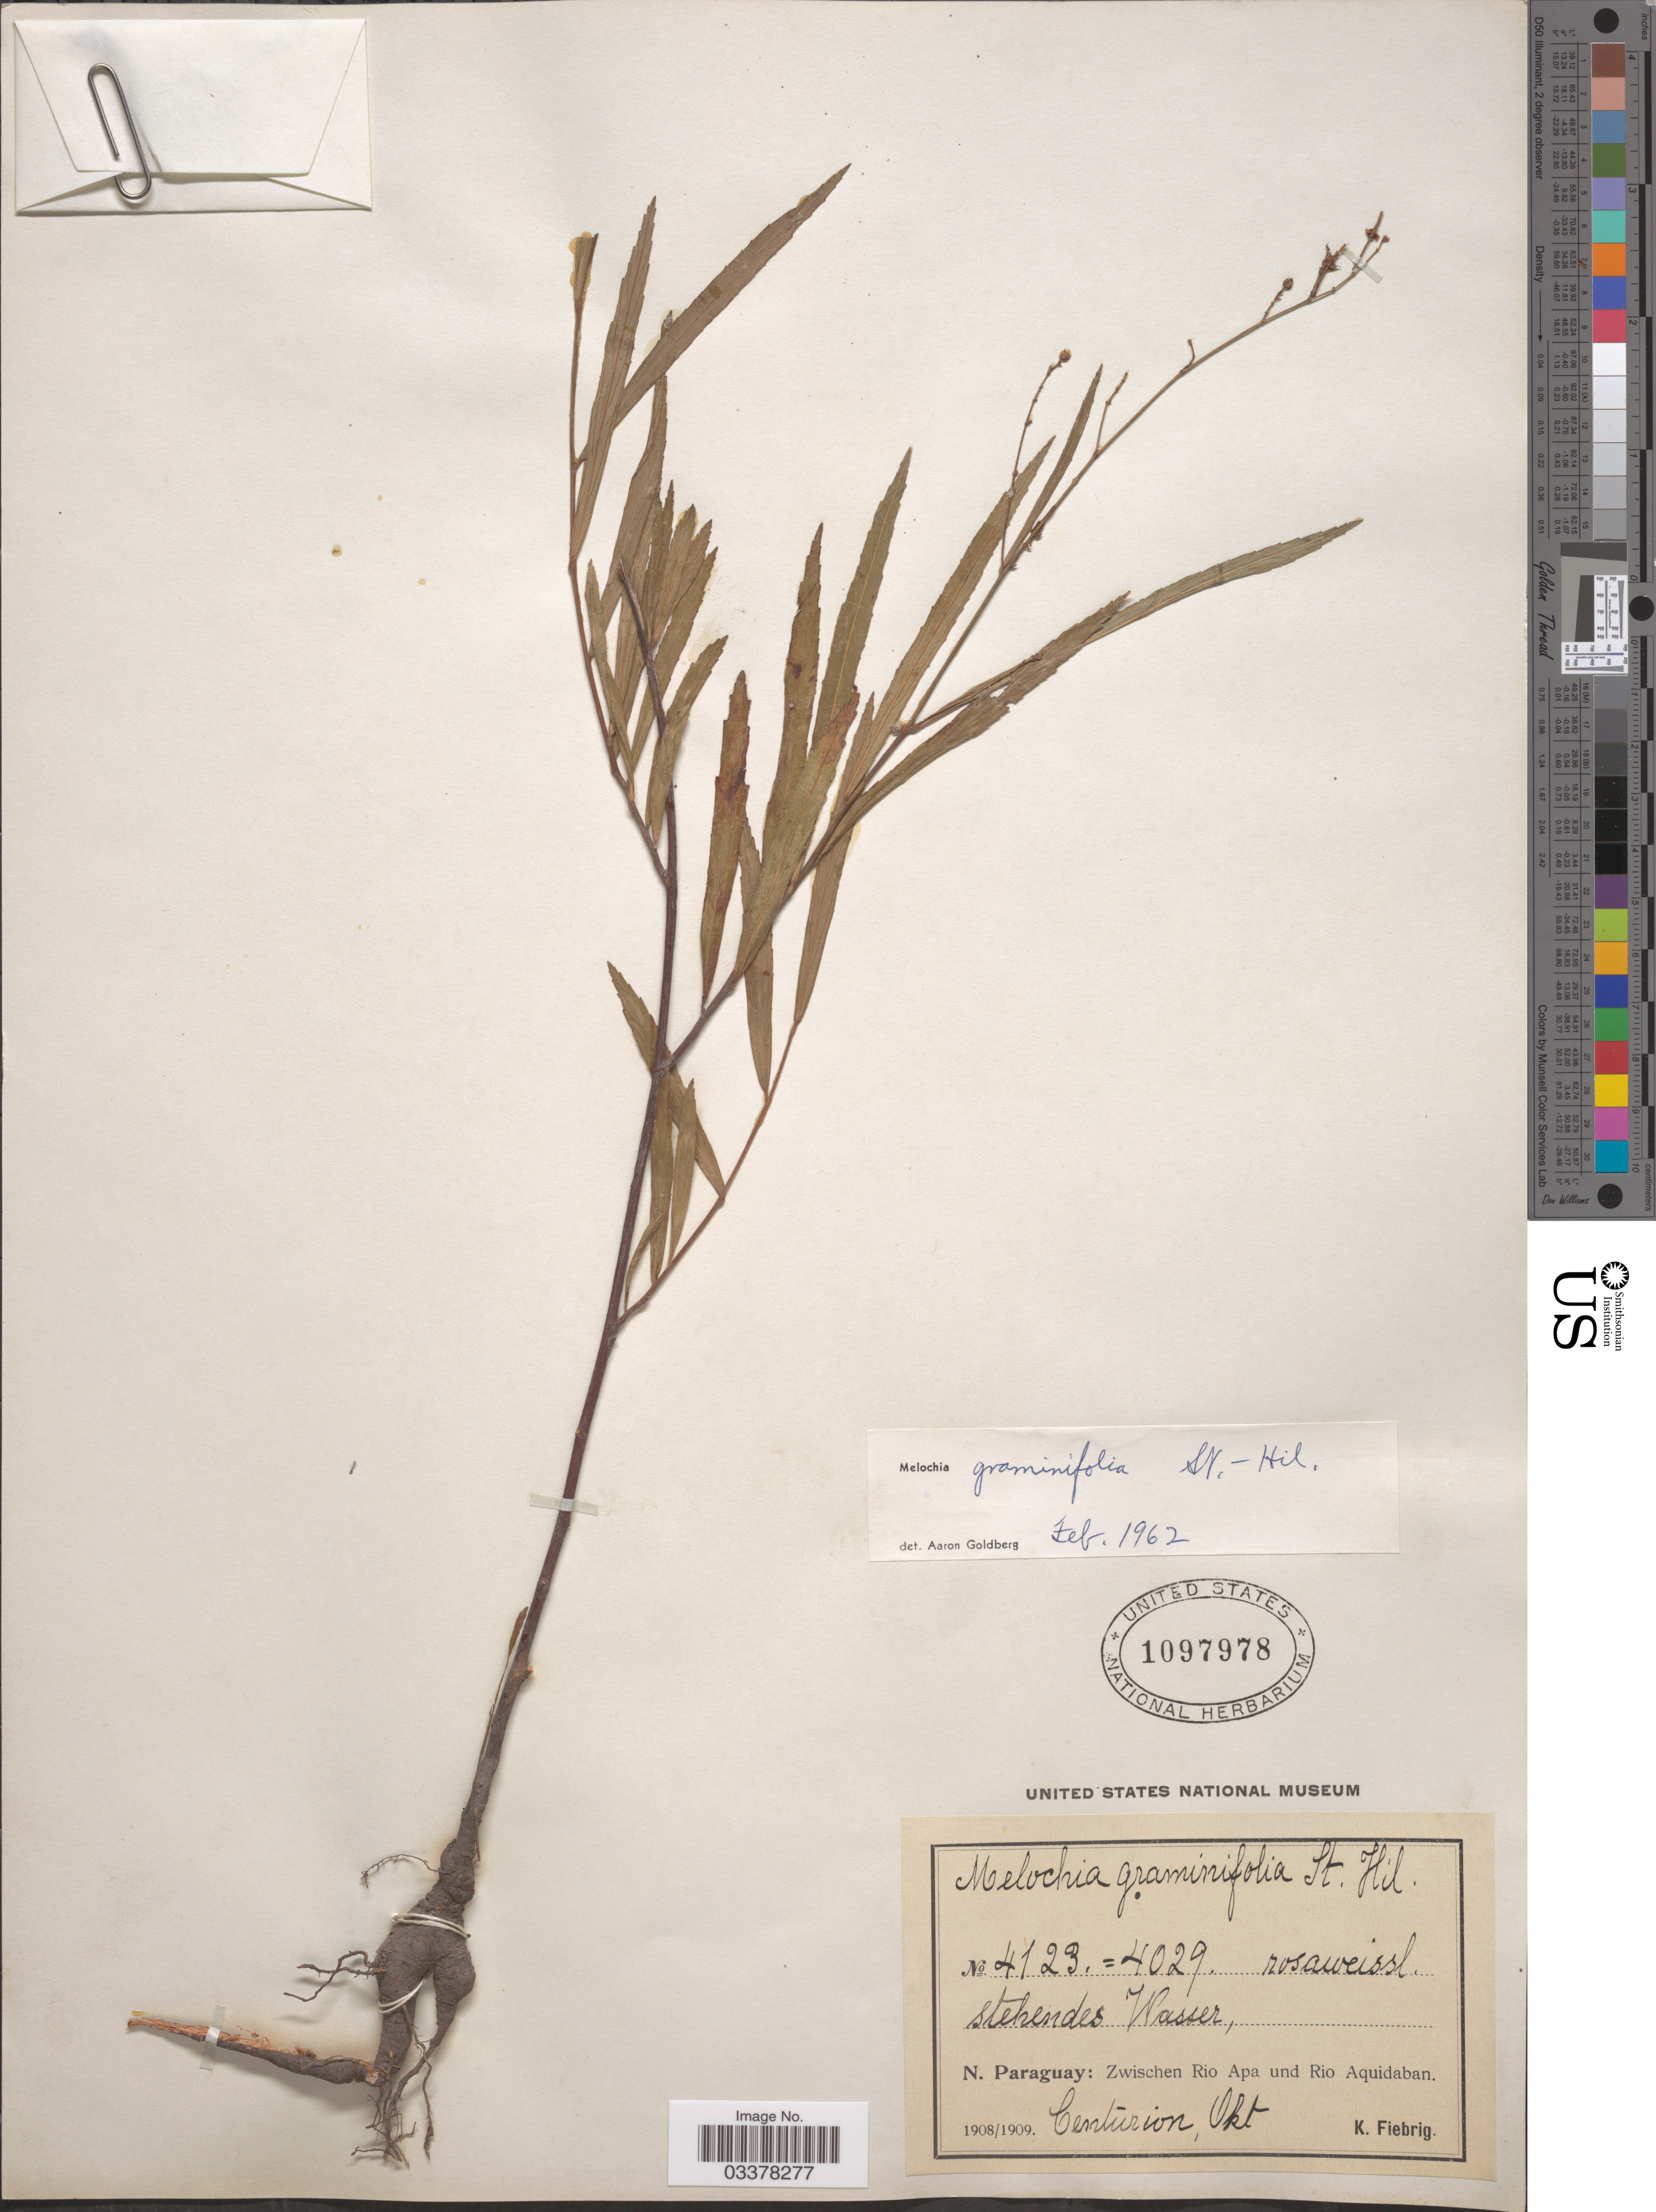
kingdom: Plantae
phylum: Tracheophyta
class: Magnoliopsida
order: Malvales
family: Malvaceae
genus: Melochia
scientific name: Melochia graminifolia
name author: A. St.-Hil.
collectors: K. Fiebrig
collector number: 4123/ 4029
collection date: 1908-10/1909-10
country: Paraguay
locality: N. Paraguay: Zwischen Rio Apa und Rio Aquidaban. Centurion [unsure placement].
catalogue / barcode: US 1097978